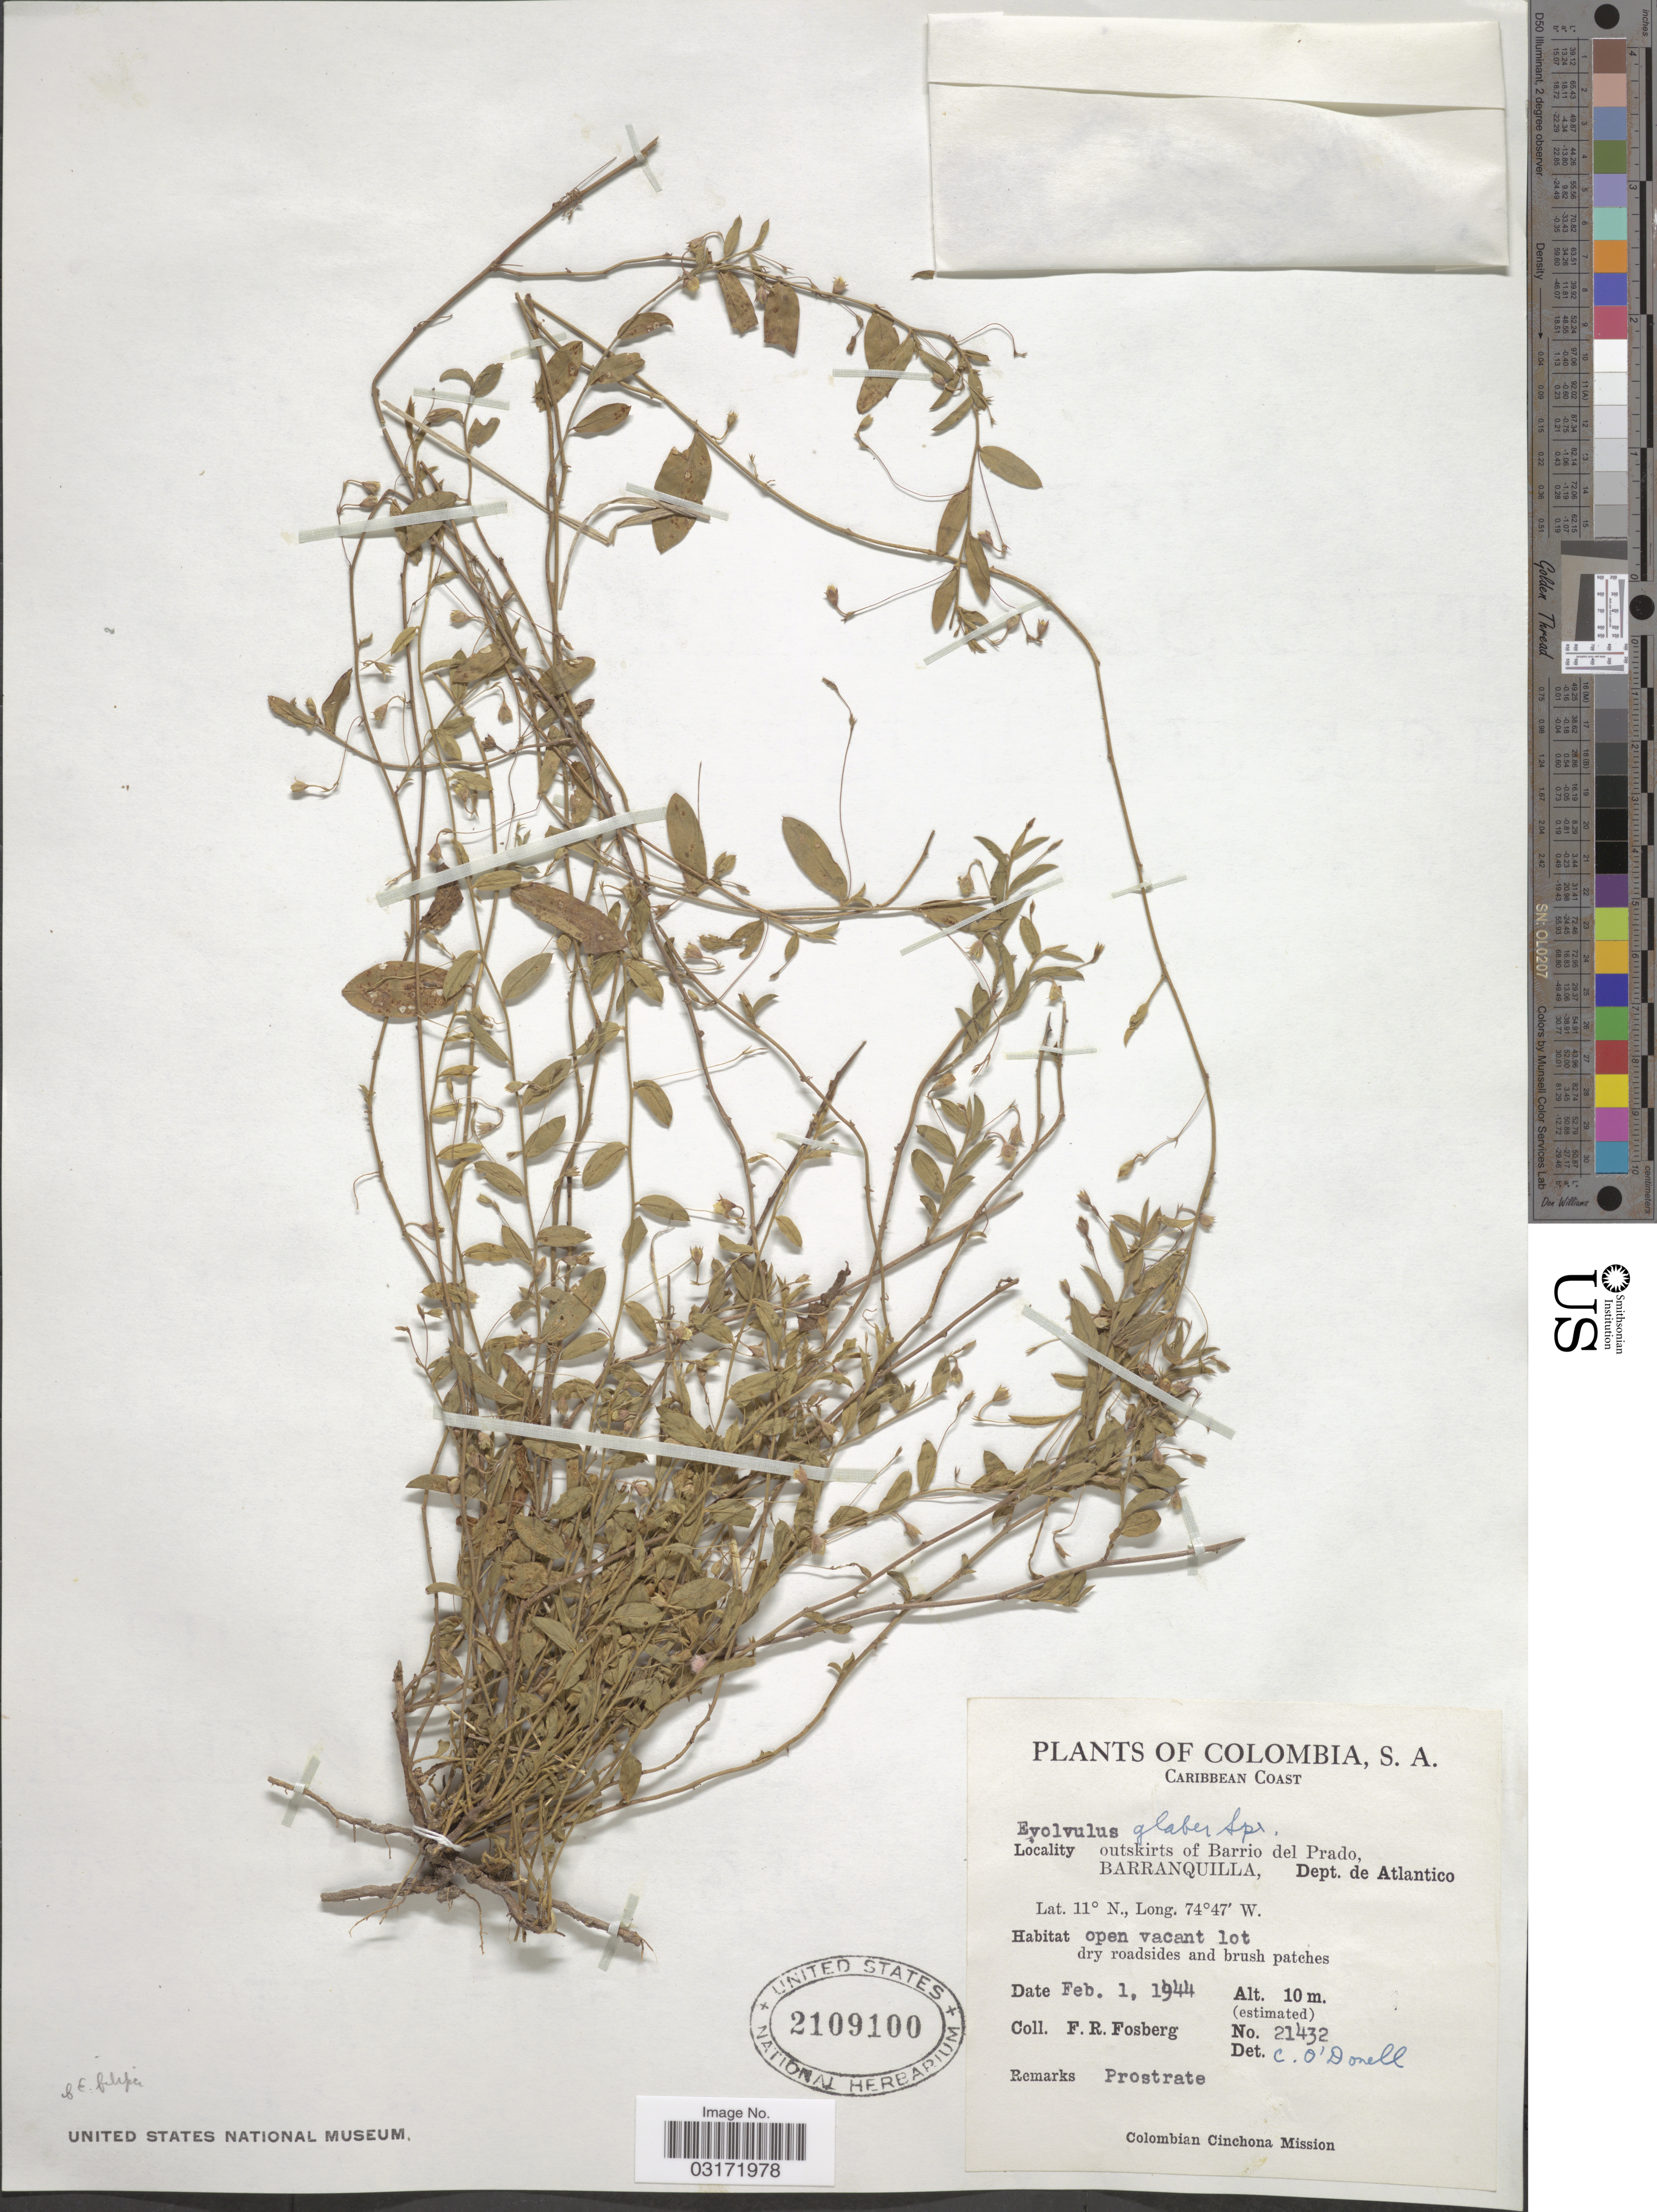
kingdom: Plantae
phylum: Tracheophyta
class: Magnoliopsida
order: Solanales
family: Convolvulaceae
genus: Evolvulus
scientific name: Evolvulus glaber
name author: Spreng.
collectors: F. R. Fosberg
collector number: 21432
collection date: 1944-02-01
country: Colombia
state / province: Atlántico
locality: Caribbean Coast. Outskirts of Barrio del Prado, Barranquilla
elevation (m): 10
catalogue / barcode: US 2109100